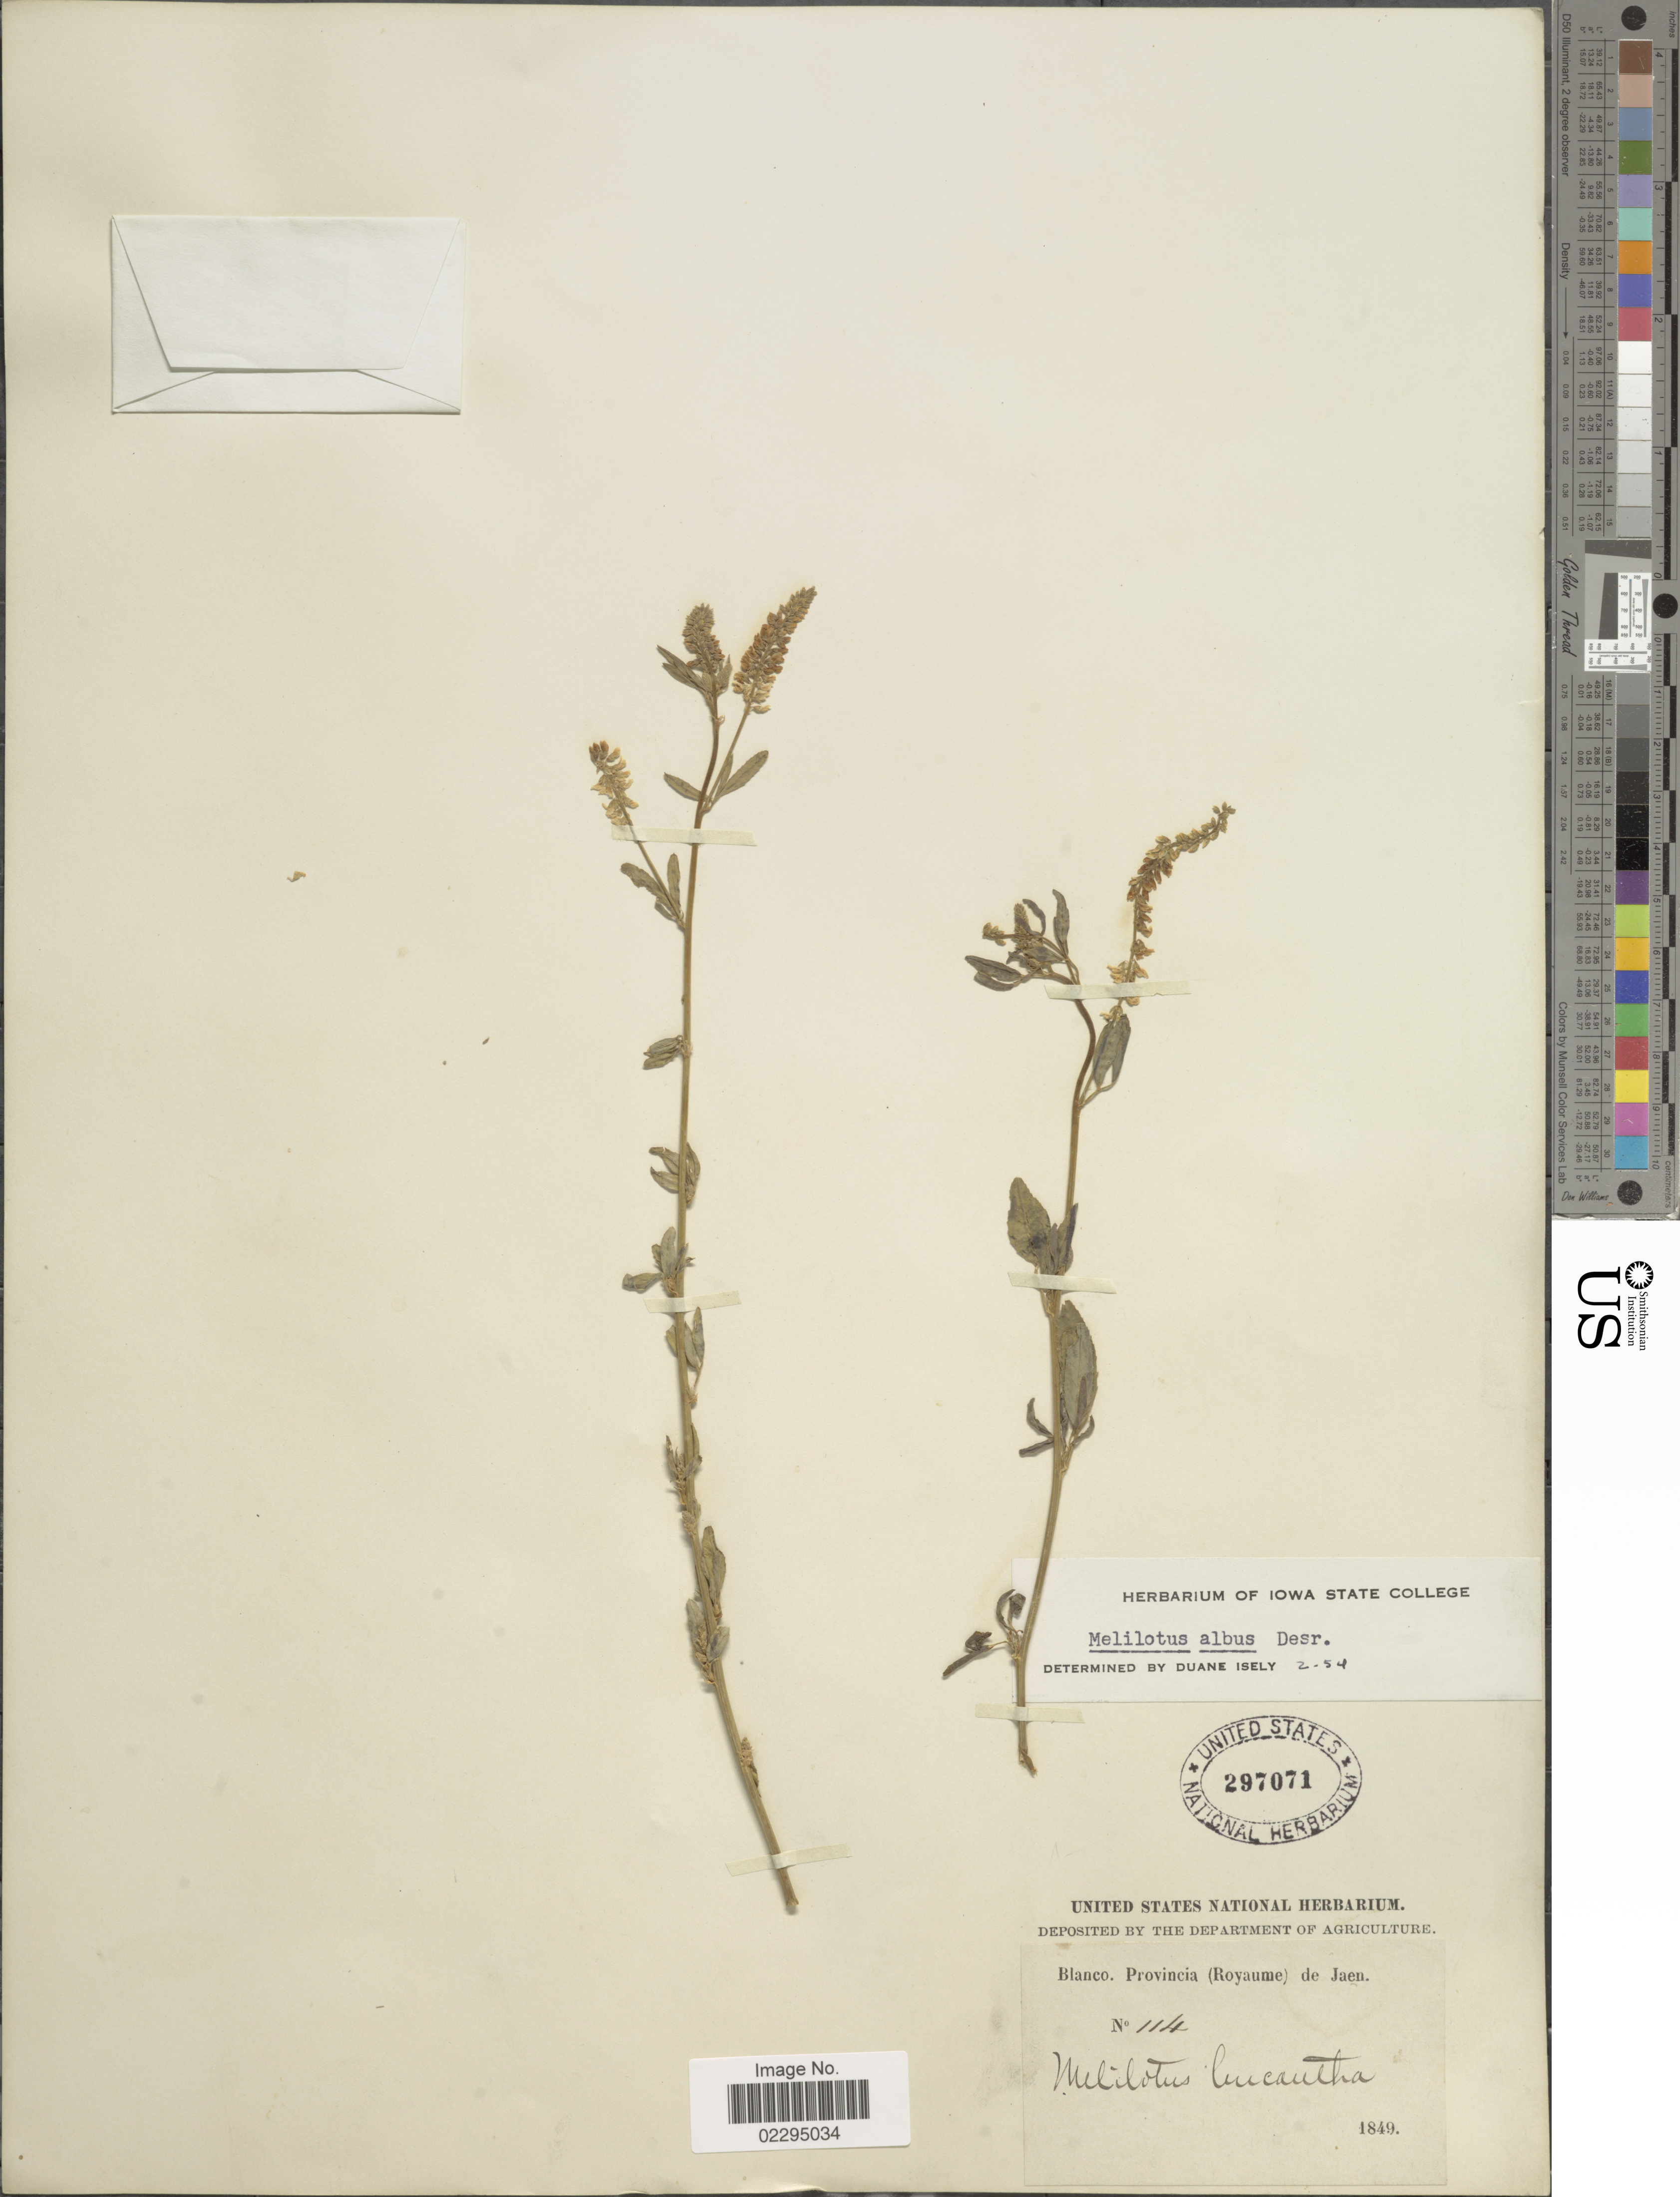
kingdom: Plantae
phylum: Tracheophyta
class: Magnoliopsida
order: Fabales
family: Fabaceae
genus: Melilotus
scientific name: Melilotus albus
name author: Medik.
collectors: Blanco, --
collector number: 114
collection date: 1849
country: Spain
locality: Provincia (Royaume) de Jaen.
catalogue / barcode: US 297071